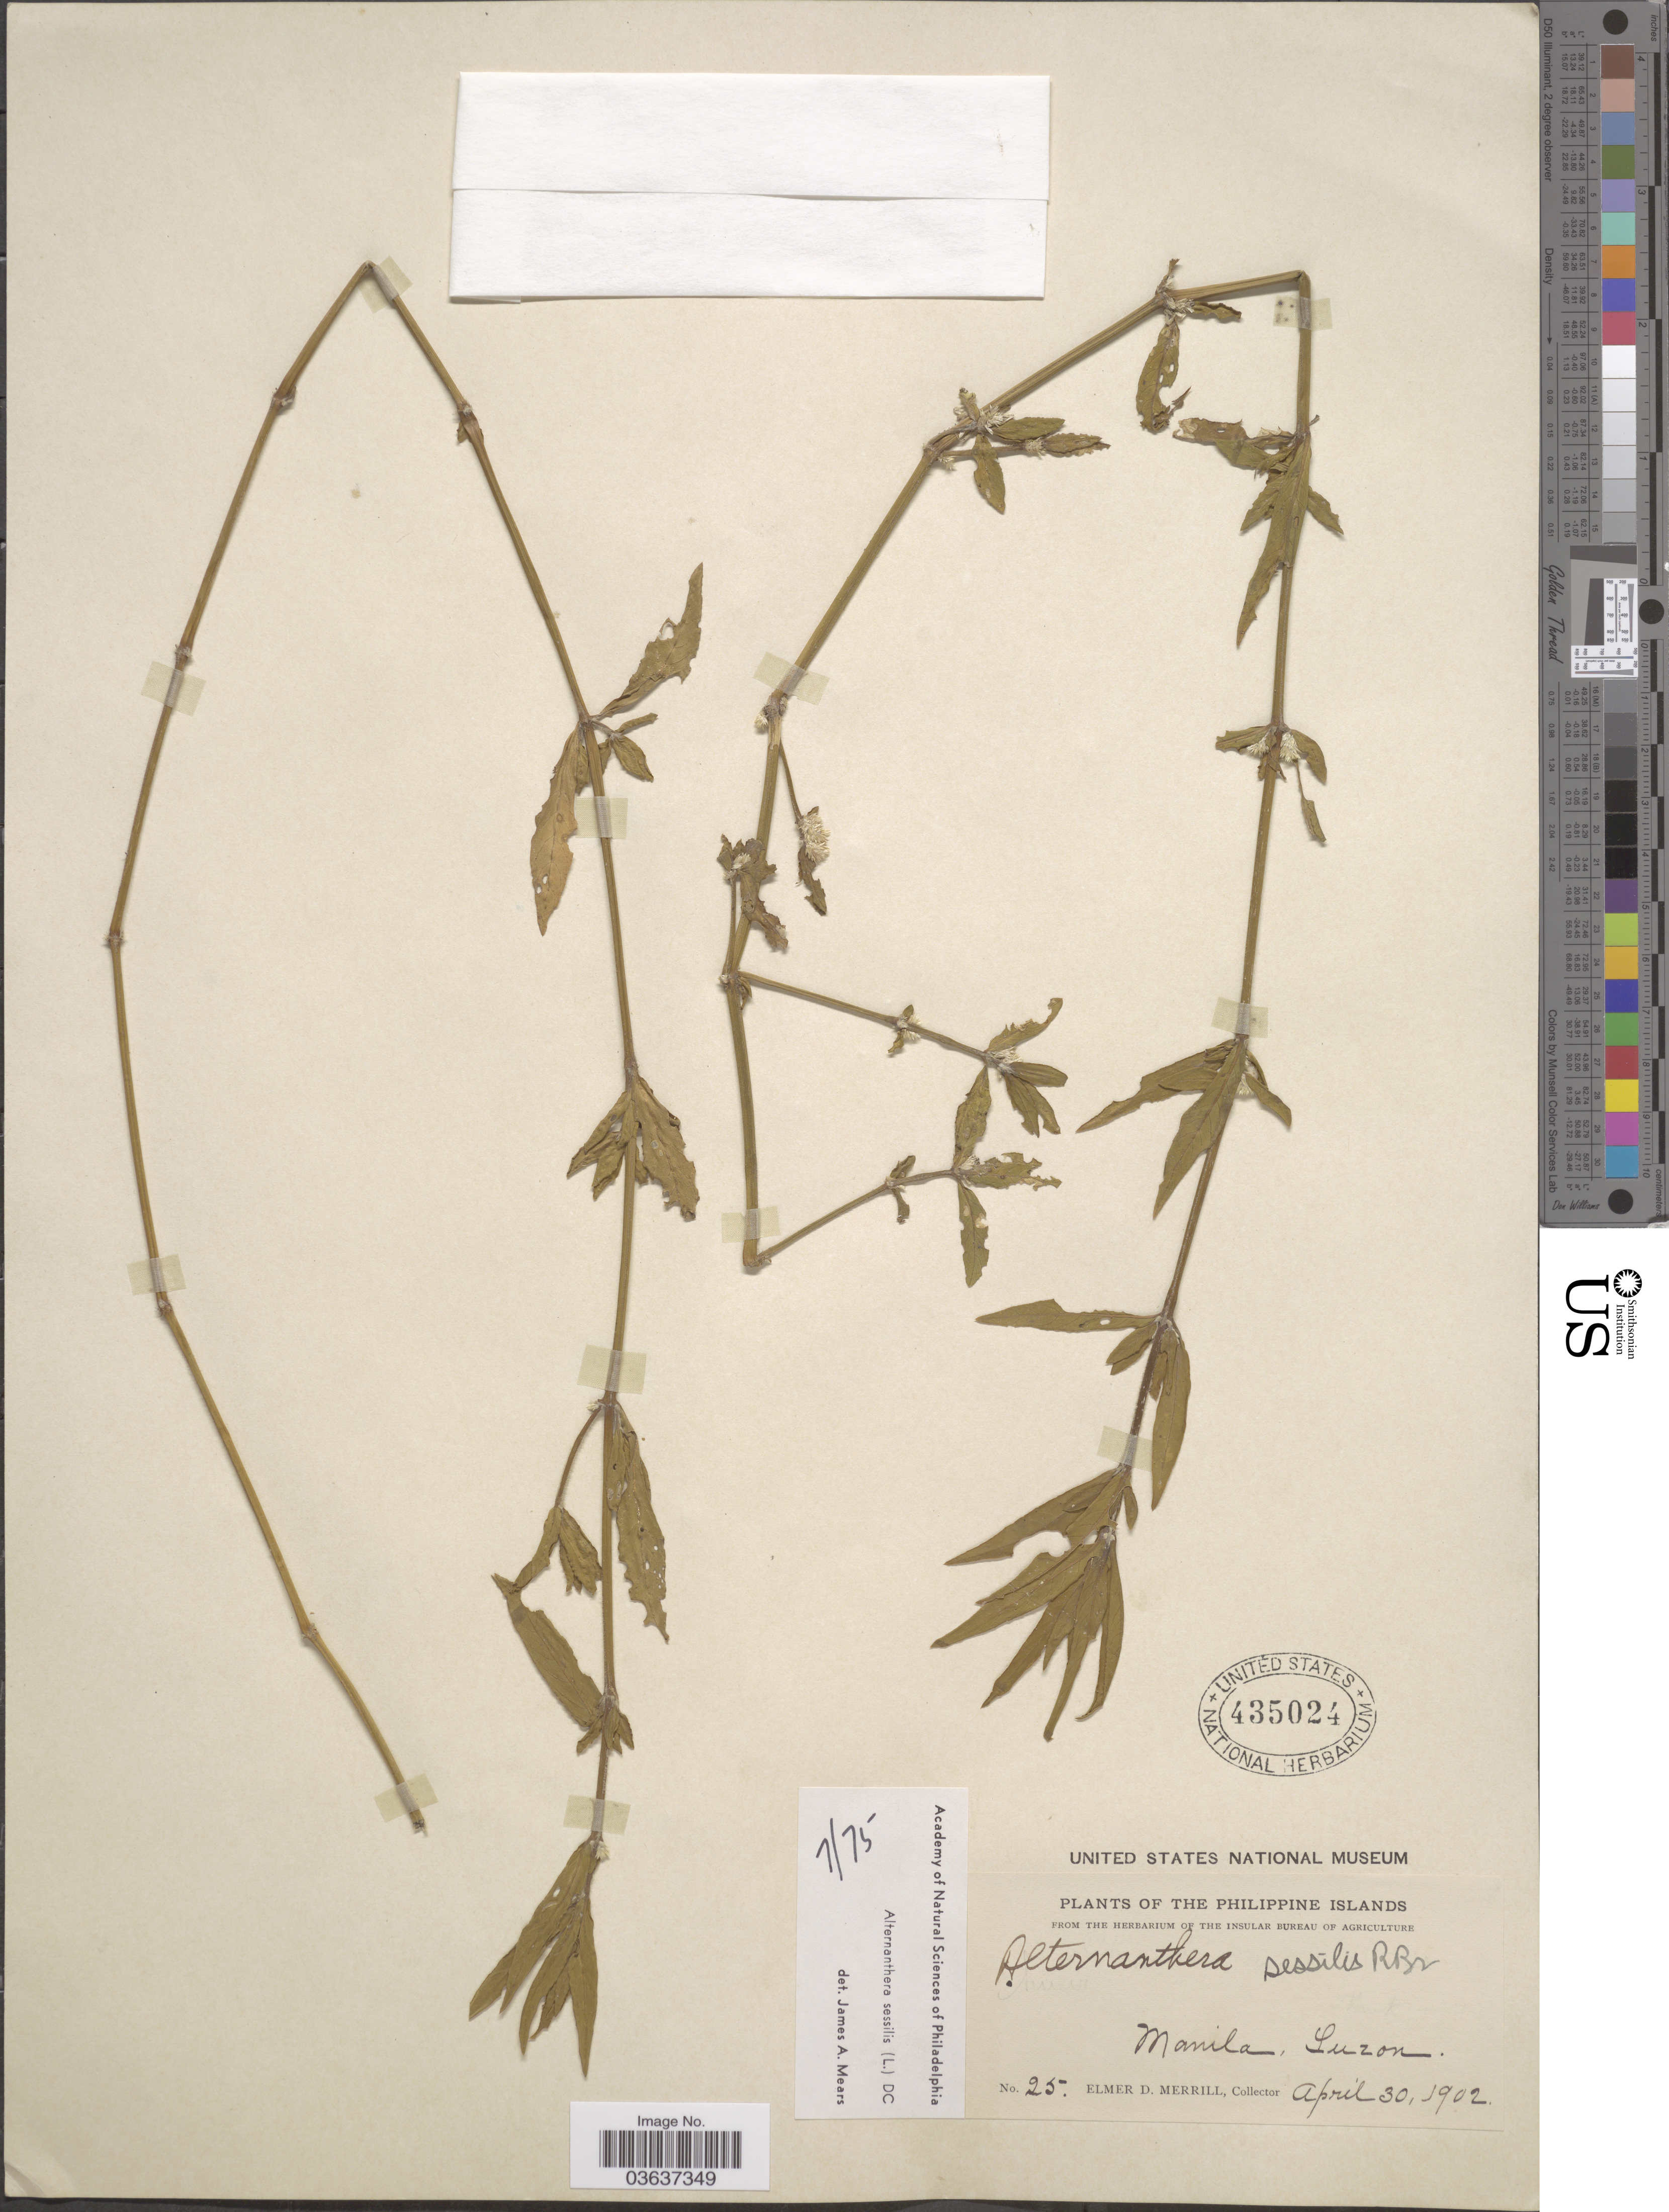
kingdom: Plantae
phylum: Tracheophyta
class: Magnoliopsida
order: Caryophyllales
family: Amaranthaceae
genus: Alternanthera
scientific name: Alternanthera sessilis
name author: (L.) DC.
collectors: E. D. Merrill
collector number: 25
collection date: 1902-04-30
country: Philippines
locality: Manila, Luzon.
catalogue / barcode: US 435024